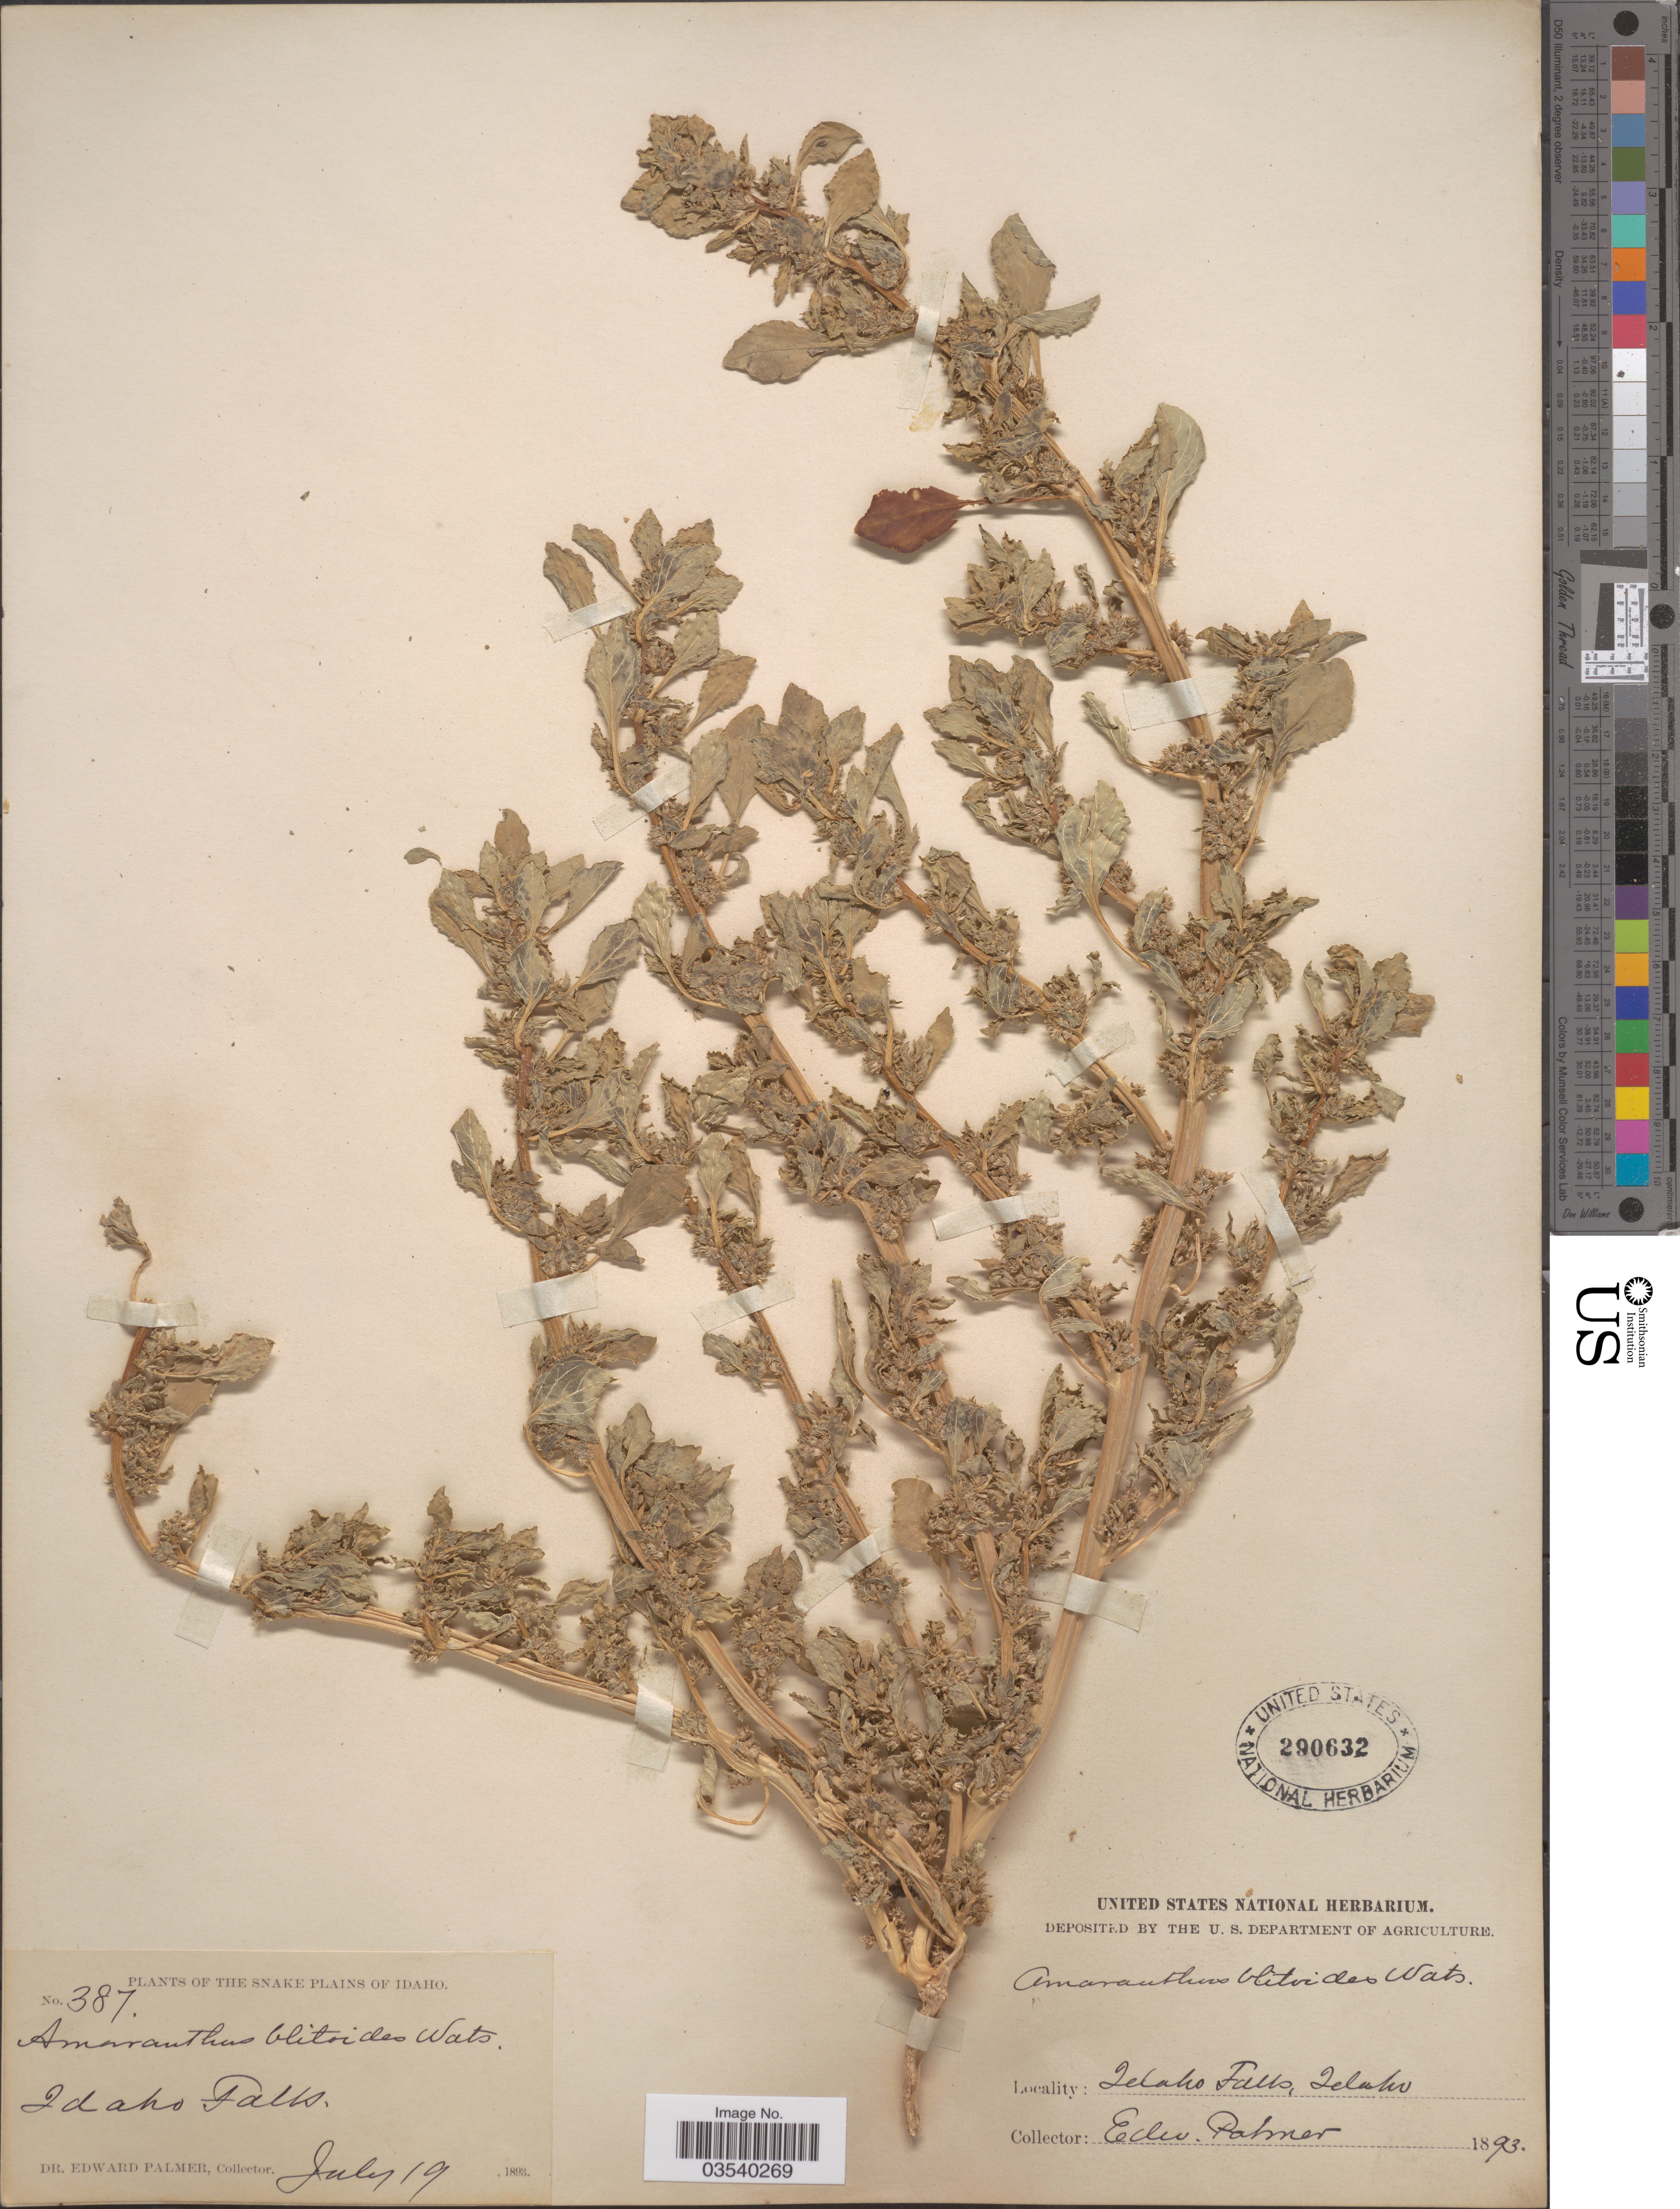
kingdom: Plantae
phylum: Tracheophyta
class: Magnoliopsida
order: Caryophyllales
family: Amaranthaceae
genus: Amaranthus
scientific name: Amaranthus blitoides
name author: S. Watson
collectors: E. Palmer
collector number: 387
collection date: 1893-07-19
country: United States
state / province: Idaho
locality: The Snake plains of Idaho. Idaho Falls.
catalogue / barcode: US 290632